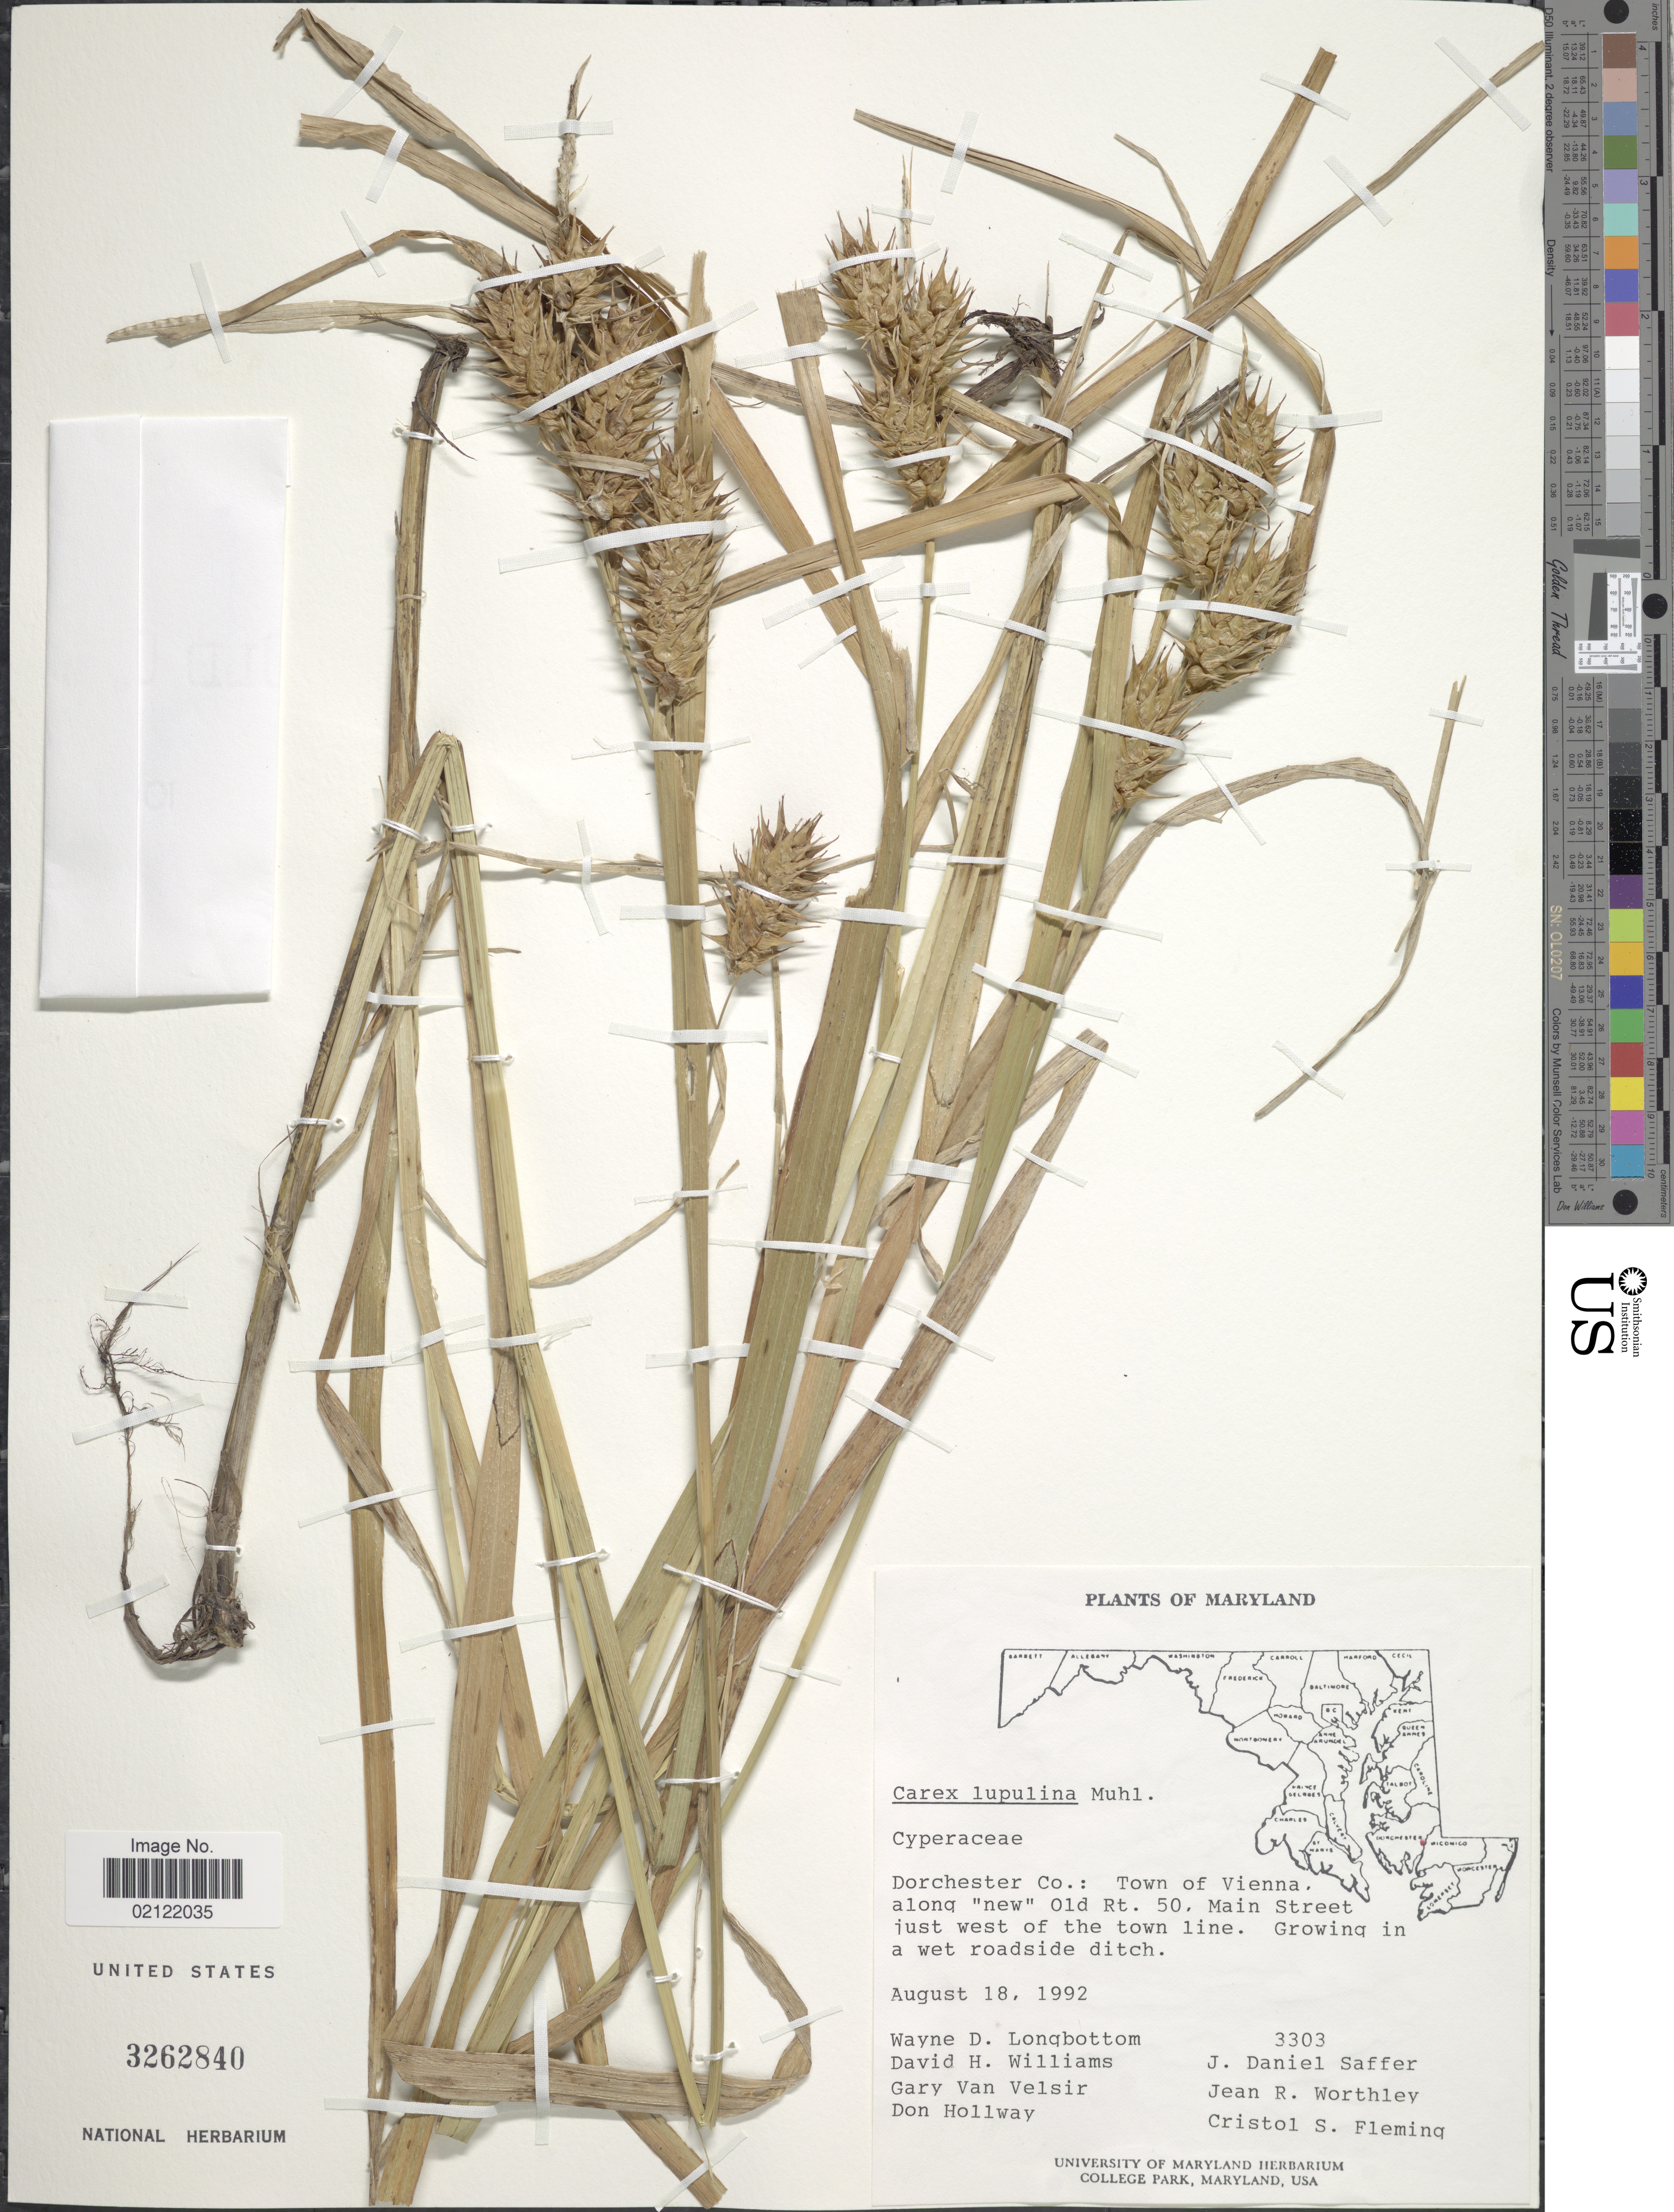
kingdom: Plantae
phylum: Tracheophyta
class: Liliopsida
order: Poales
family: Cyperaceae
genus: Carex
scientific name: Carex lupulina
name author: Muhl. ex Willd.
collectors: W. D. Longbottom, D. E. Williams, G. Van Velsir, D. Hollway & et al.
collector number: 3303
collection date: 1992-08-18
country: United States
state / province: Maryland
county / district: Dorchester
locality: Dorchester Co.: Town of Vienna along "new" Old Rt. 50. Main Street just west of the town line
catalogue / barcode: US 3262840